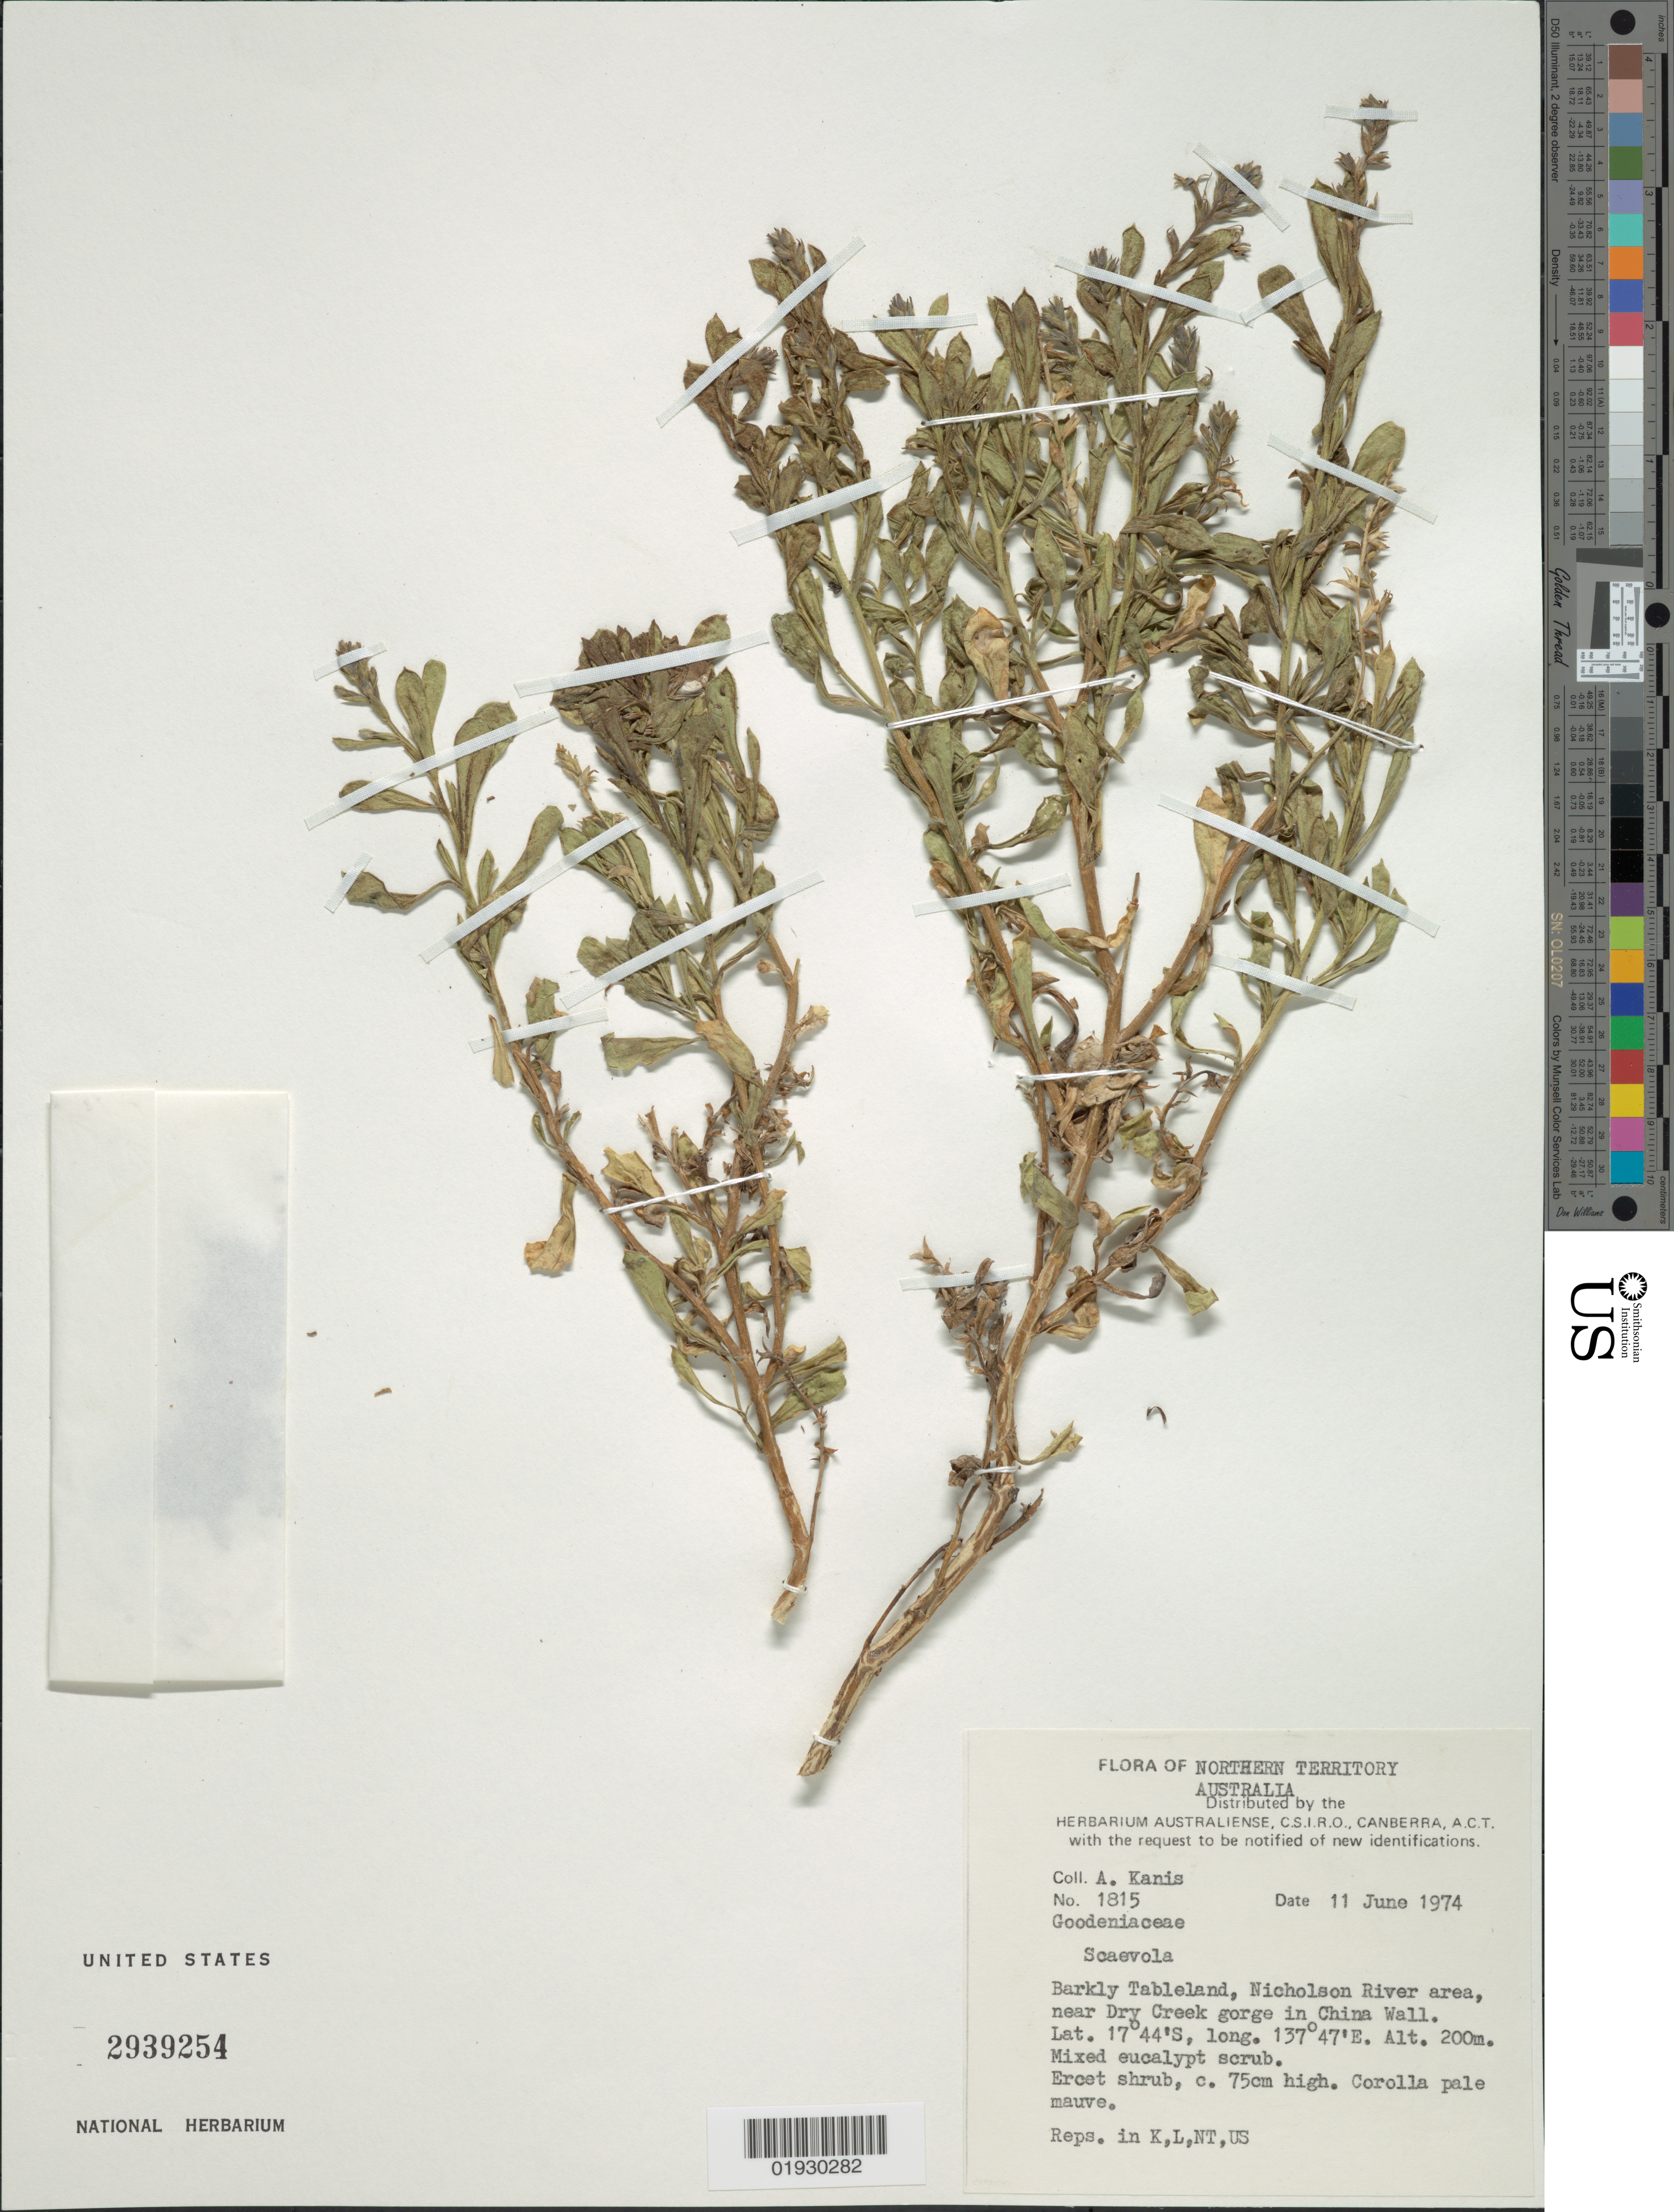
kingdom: Plantae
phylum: Tracheophyta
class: Magnoliopsida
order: Asterales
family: Goodeniaceae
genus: Scaevola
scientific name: Scaevola sp.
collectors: A. Kanis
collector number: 1815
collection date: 1974-06-11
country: Australia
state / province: Northern Territory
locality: Barkly Tableland, Nicholson River area, near Dry Creek gorge in China Wall.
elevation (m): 200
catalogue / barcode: US 2939254